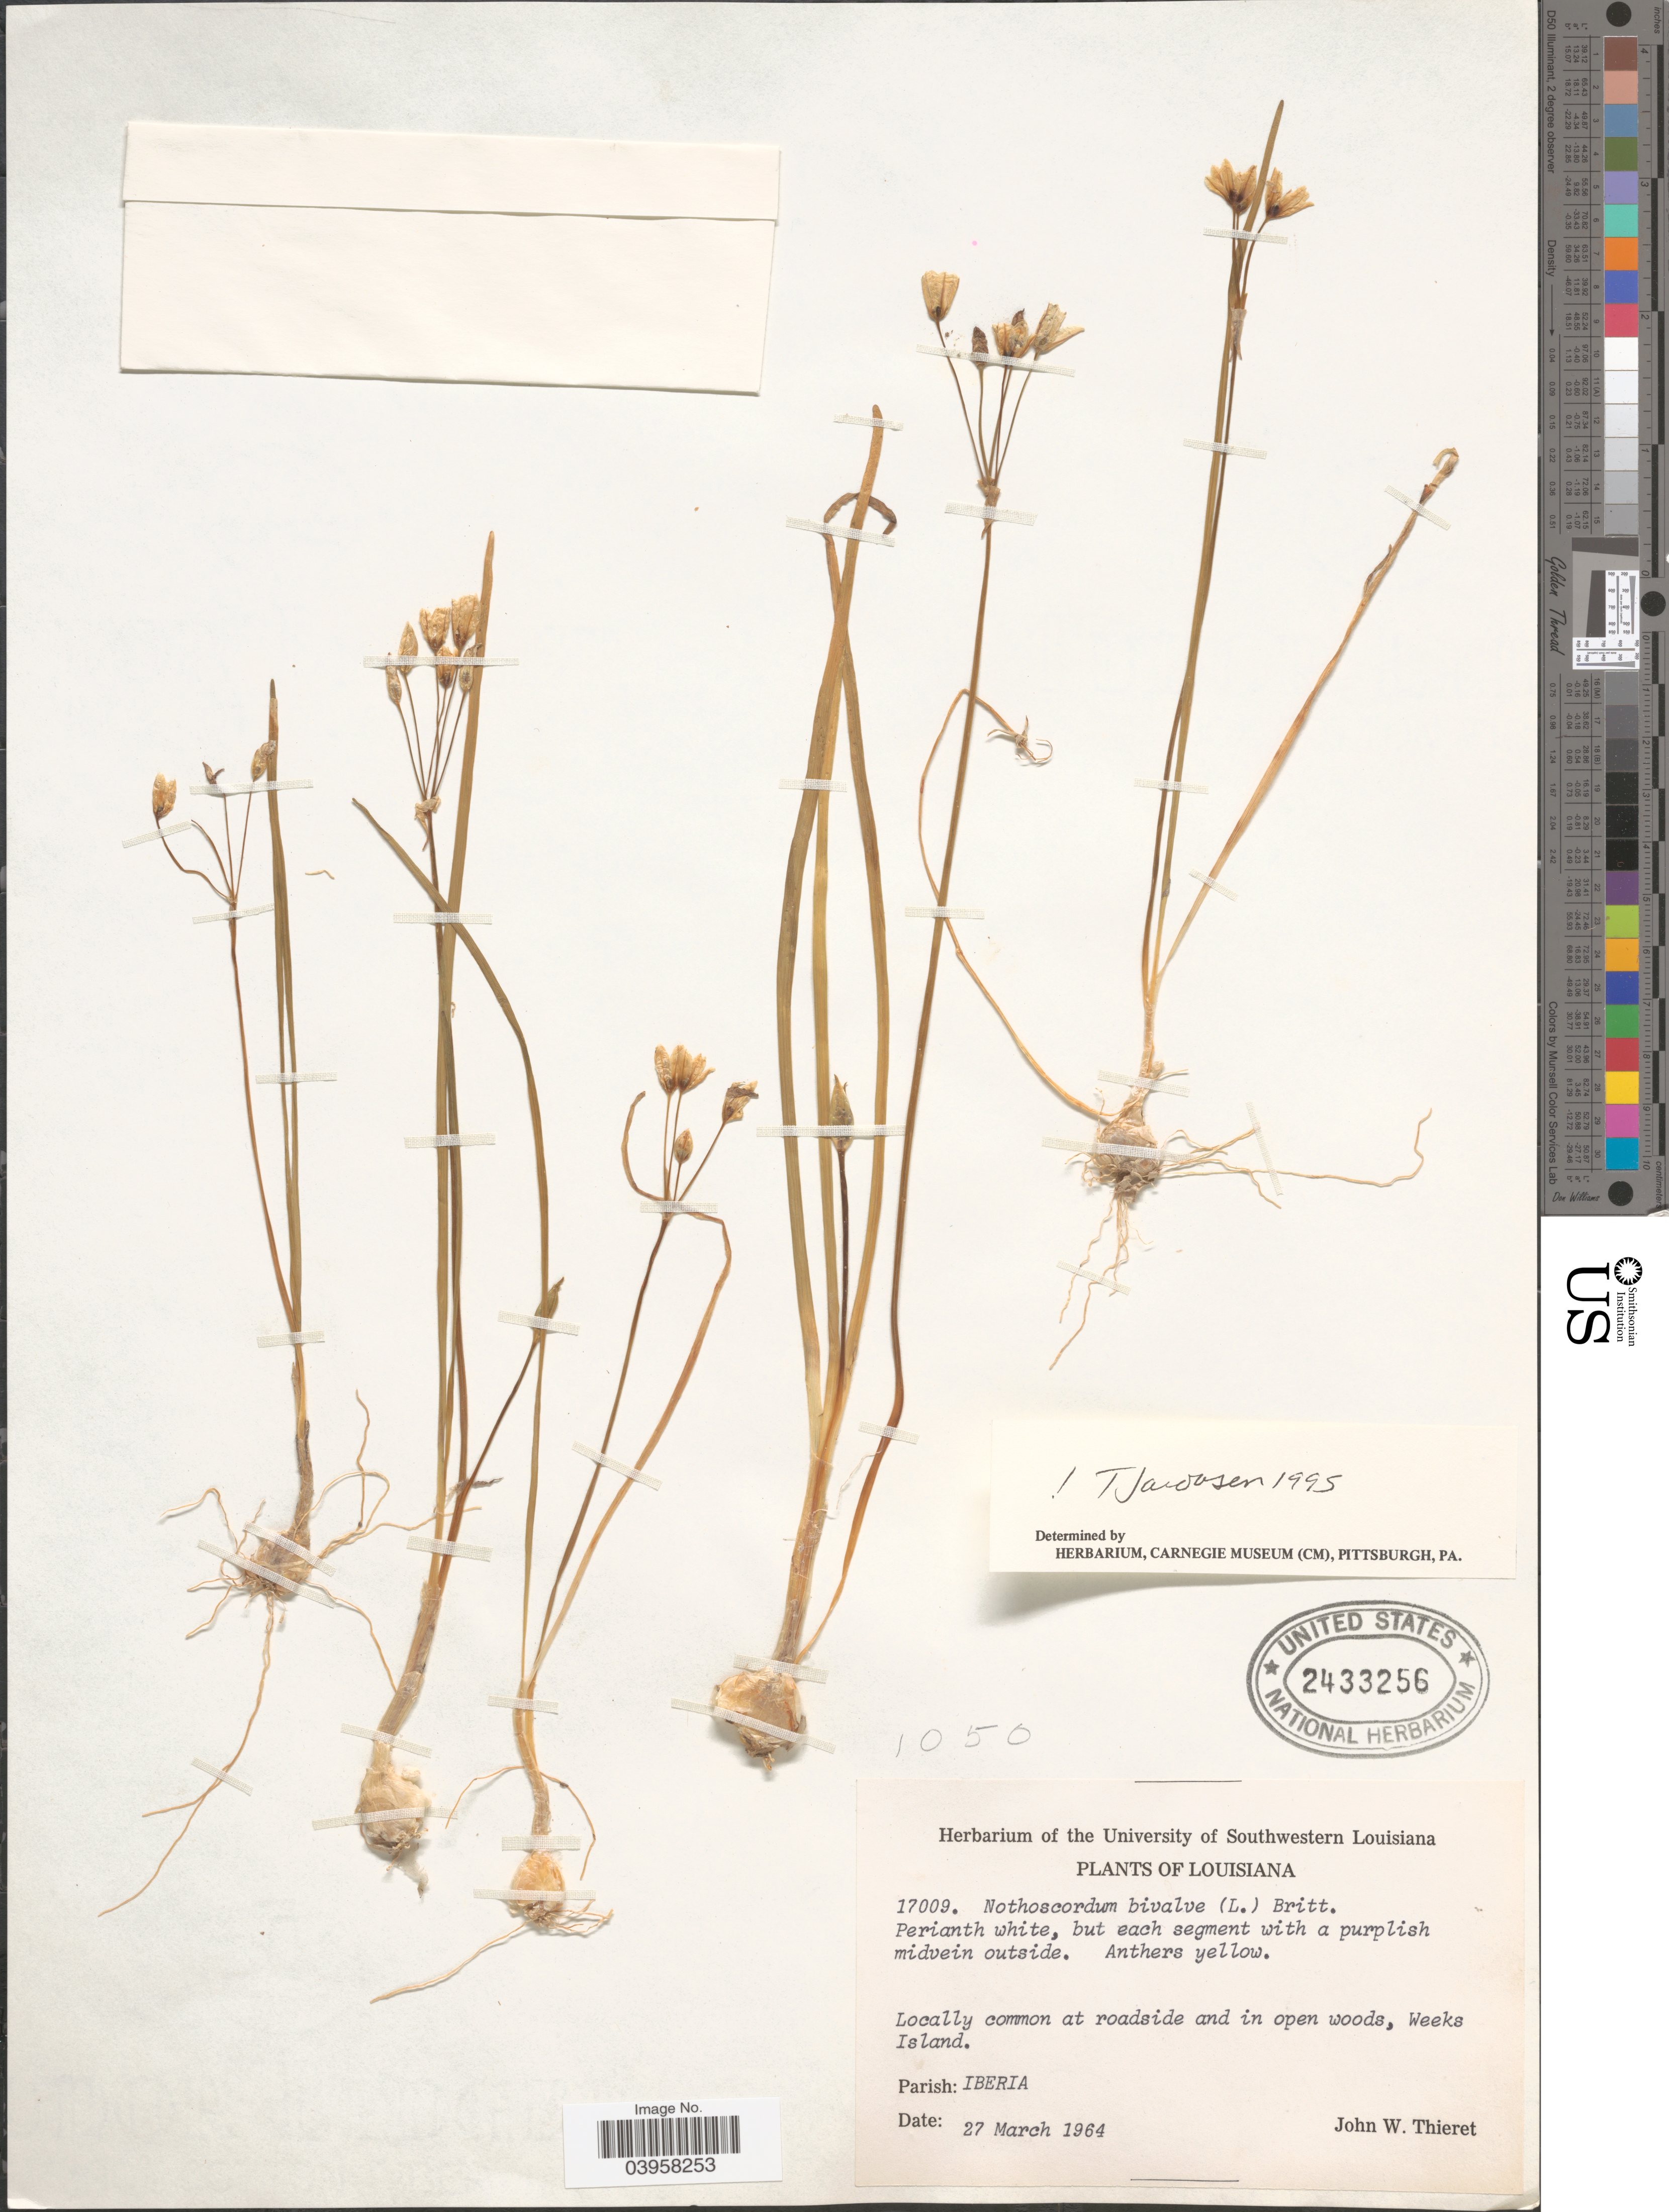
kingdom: Plantae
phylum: Tracheophyta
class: Liliopsida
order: Asparagales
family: Amaryllidaceae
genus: Nothoscordum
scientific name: Nothoscordum bivalve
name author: (L.) Britton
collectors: J. W. Thieret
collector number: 17009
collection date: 1964-03-27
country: United States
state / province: Louisiana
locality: Weeks Island. Parish: Iberia.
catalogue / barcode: US 2433256